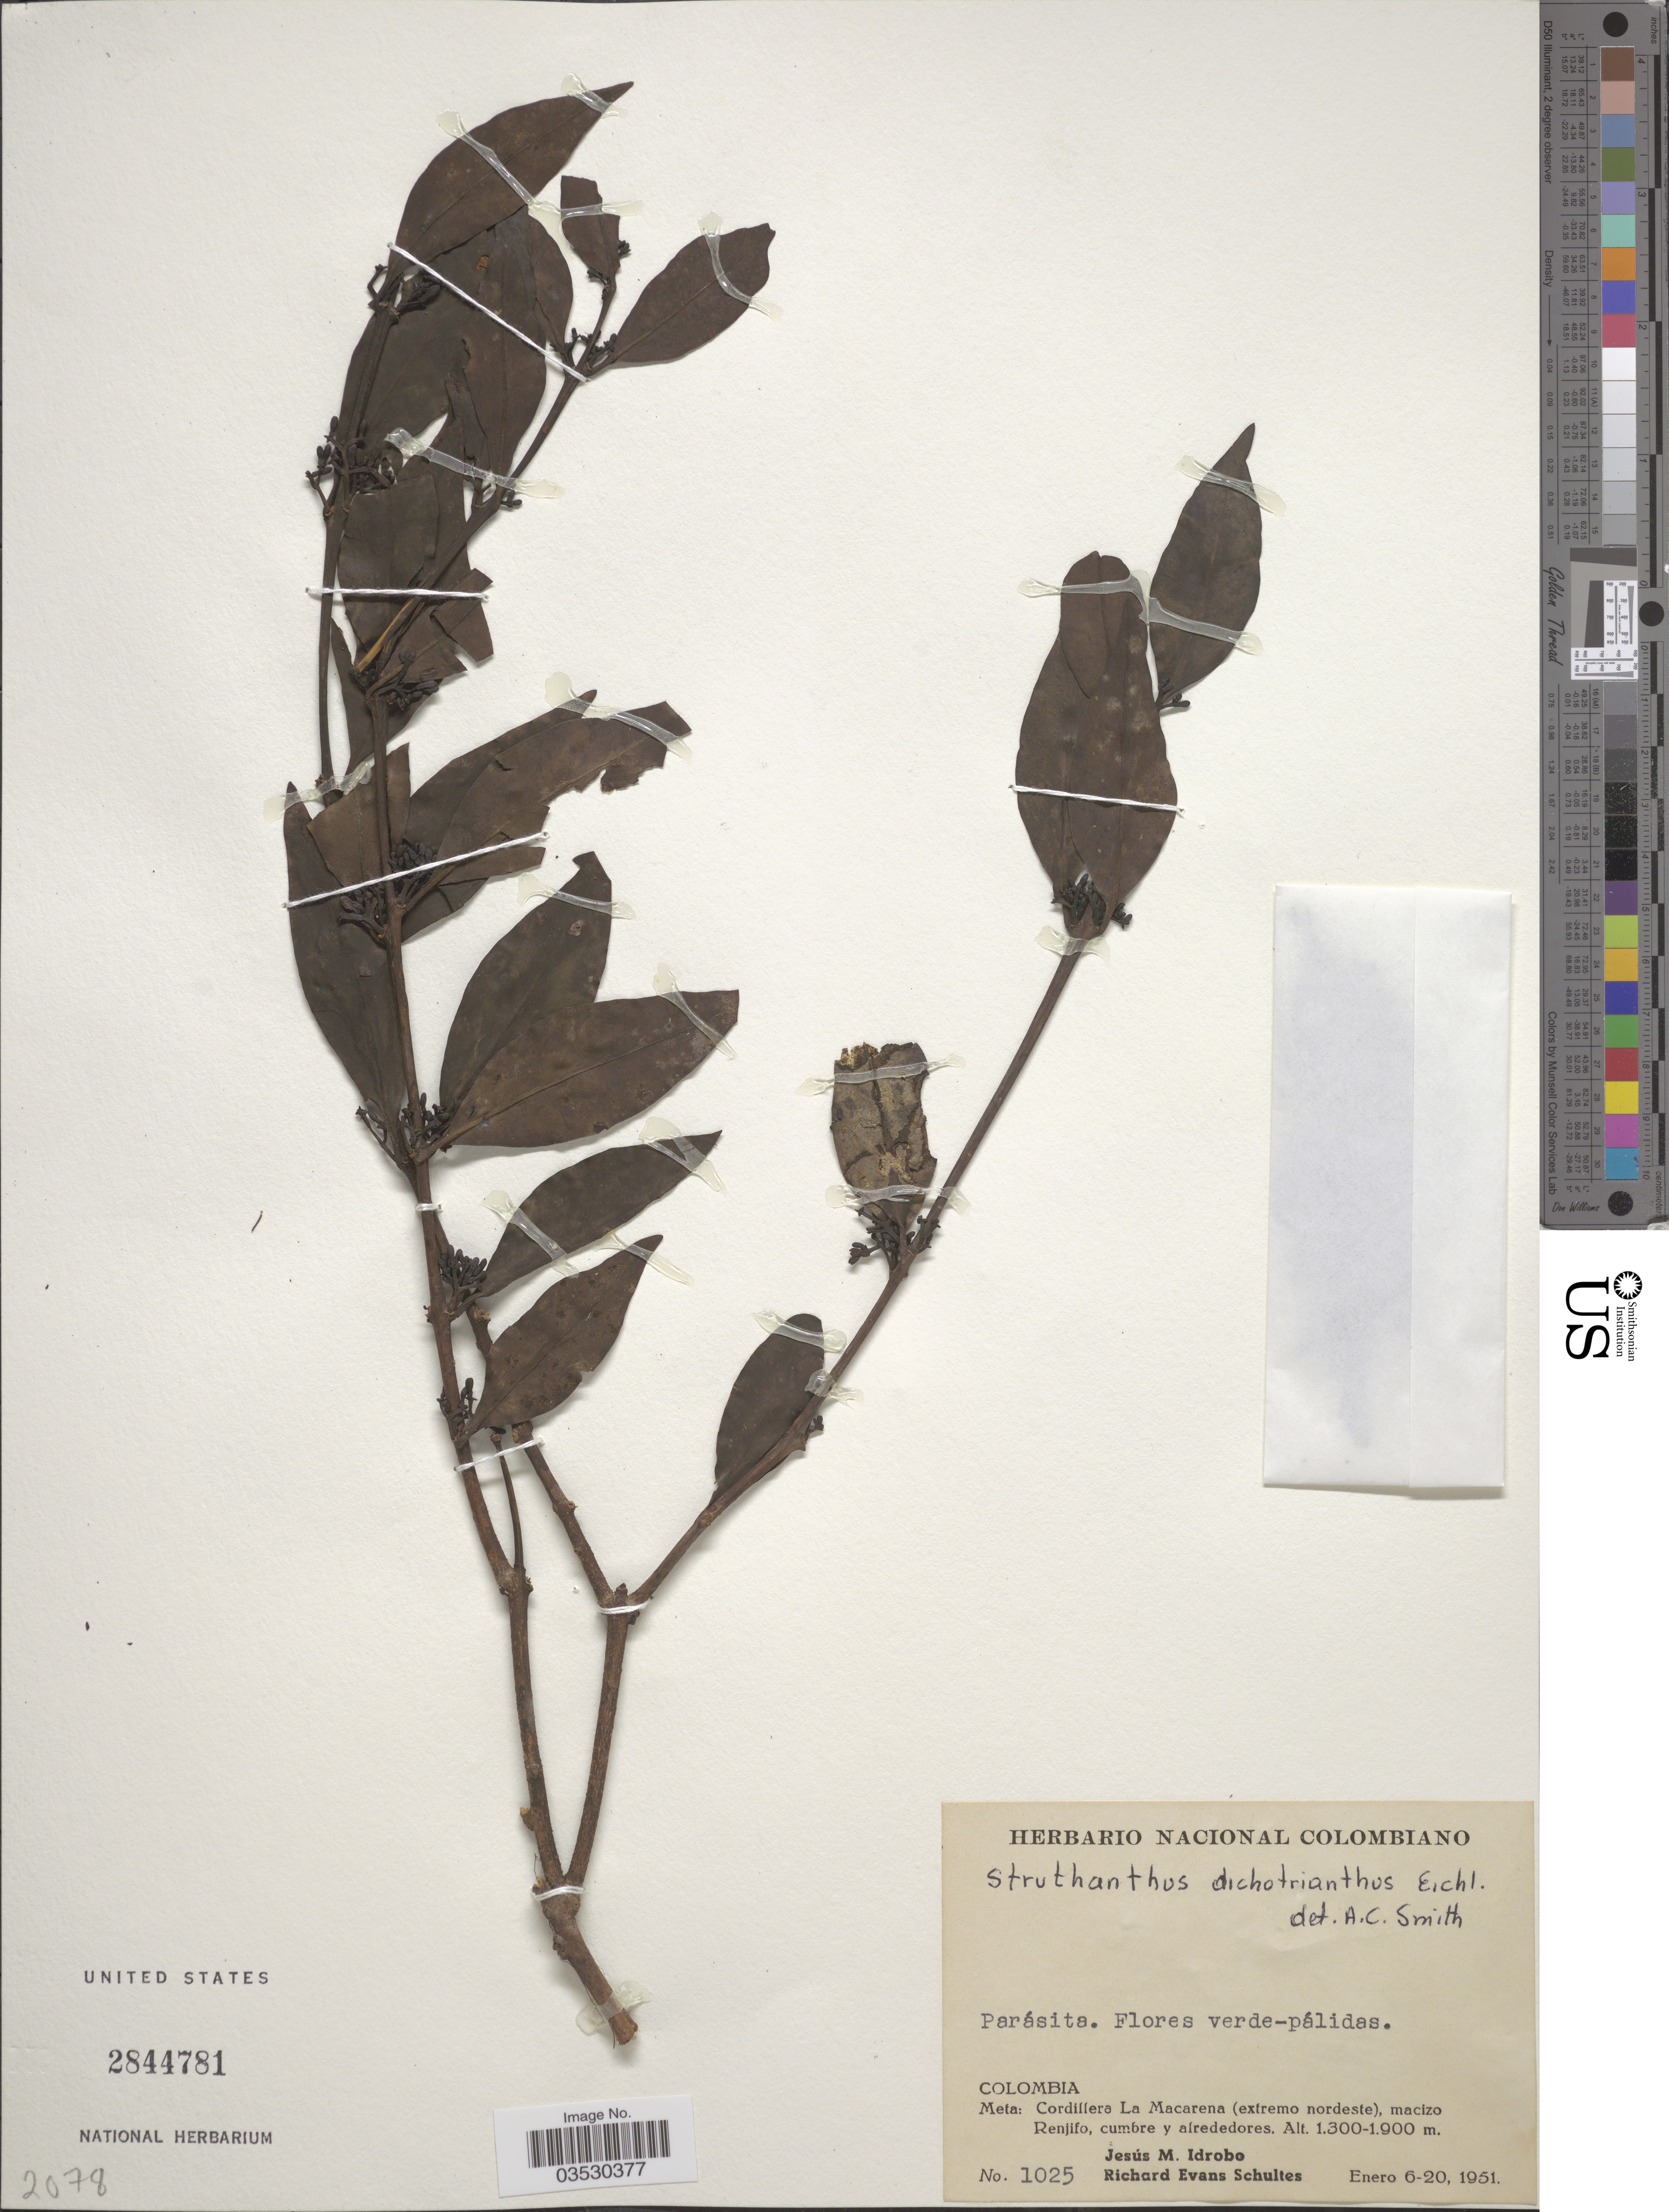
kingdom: Plantae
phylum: Tracheophyta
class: Magnoliopsida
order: Santalales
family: Loranthaceae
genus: Struthanthus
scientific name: Struthanthus dichotrianthus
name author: Eichler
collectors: J. M. Idrobo & R. E. Schultes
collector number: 1025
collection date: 1951-01-06/1951-01-20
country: Colombia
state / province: Meta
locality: Cordillera La Macarena (extremo nordeste), macizo Renjifo, cumbre y alrededores.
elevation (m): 1300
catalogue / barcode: US 2844781